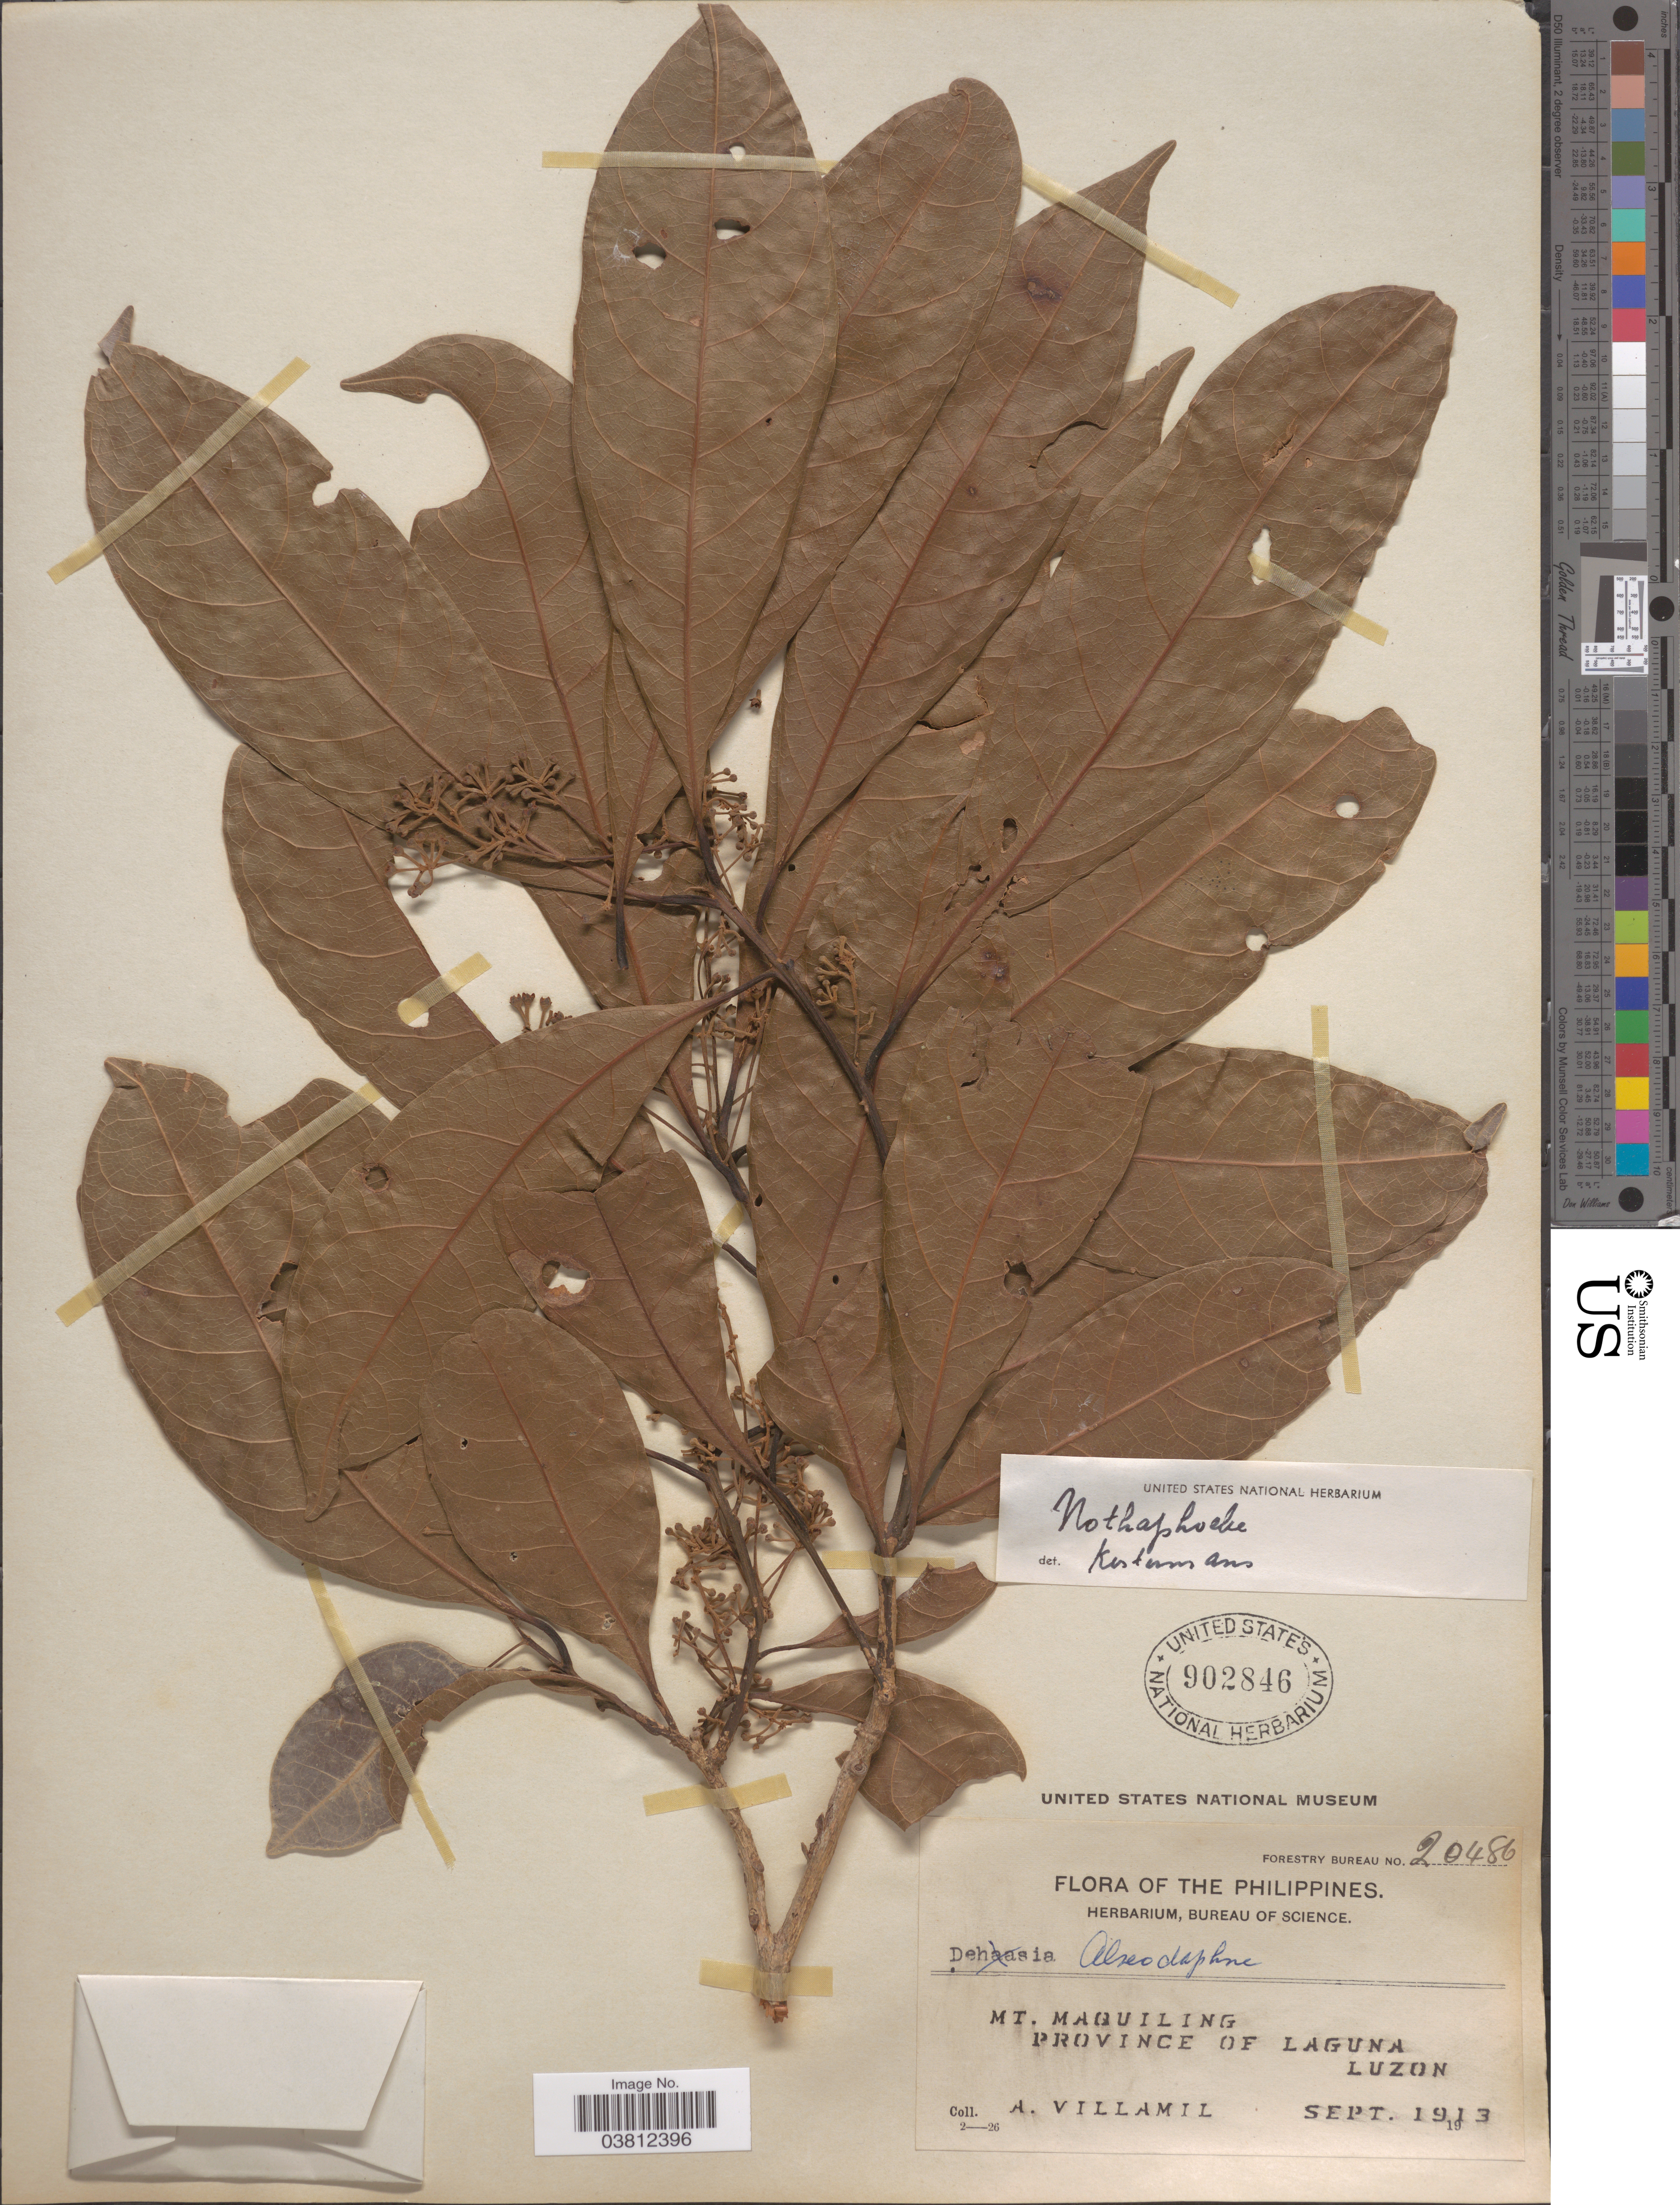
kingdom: Plantae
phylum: Tracheophyta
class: Magnoliopsida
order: Laurales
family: Lauraceae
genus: Nothaphoebe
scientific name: Nothaphoebe leytensis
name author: (Elmer) Merr.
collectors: A. Villamil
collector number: Forestry Bureau 20486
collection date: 1913-09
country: Philippines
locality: Mt. Maquiling. Province of Laguna. Luzon.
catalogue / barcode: US 902846